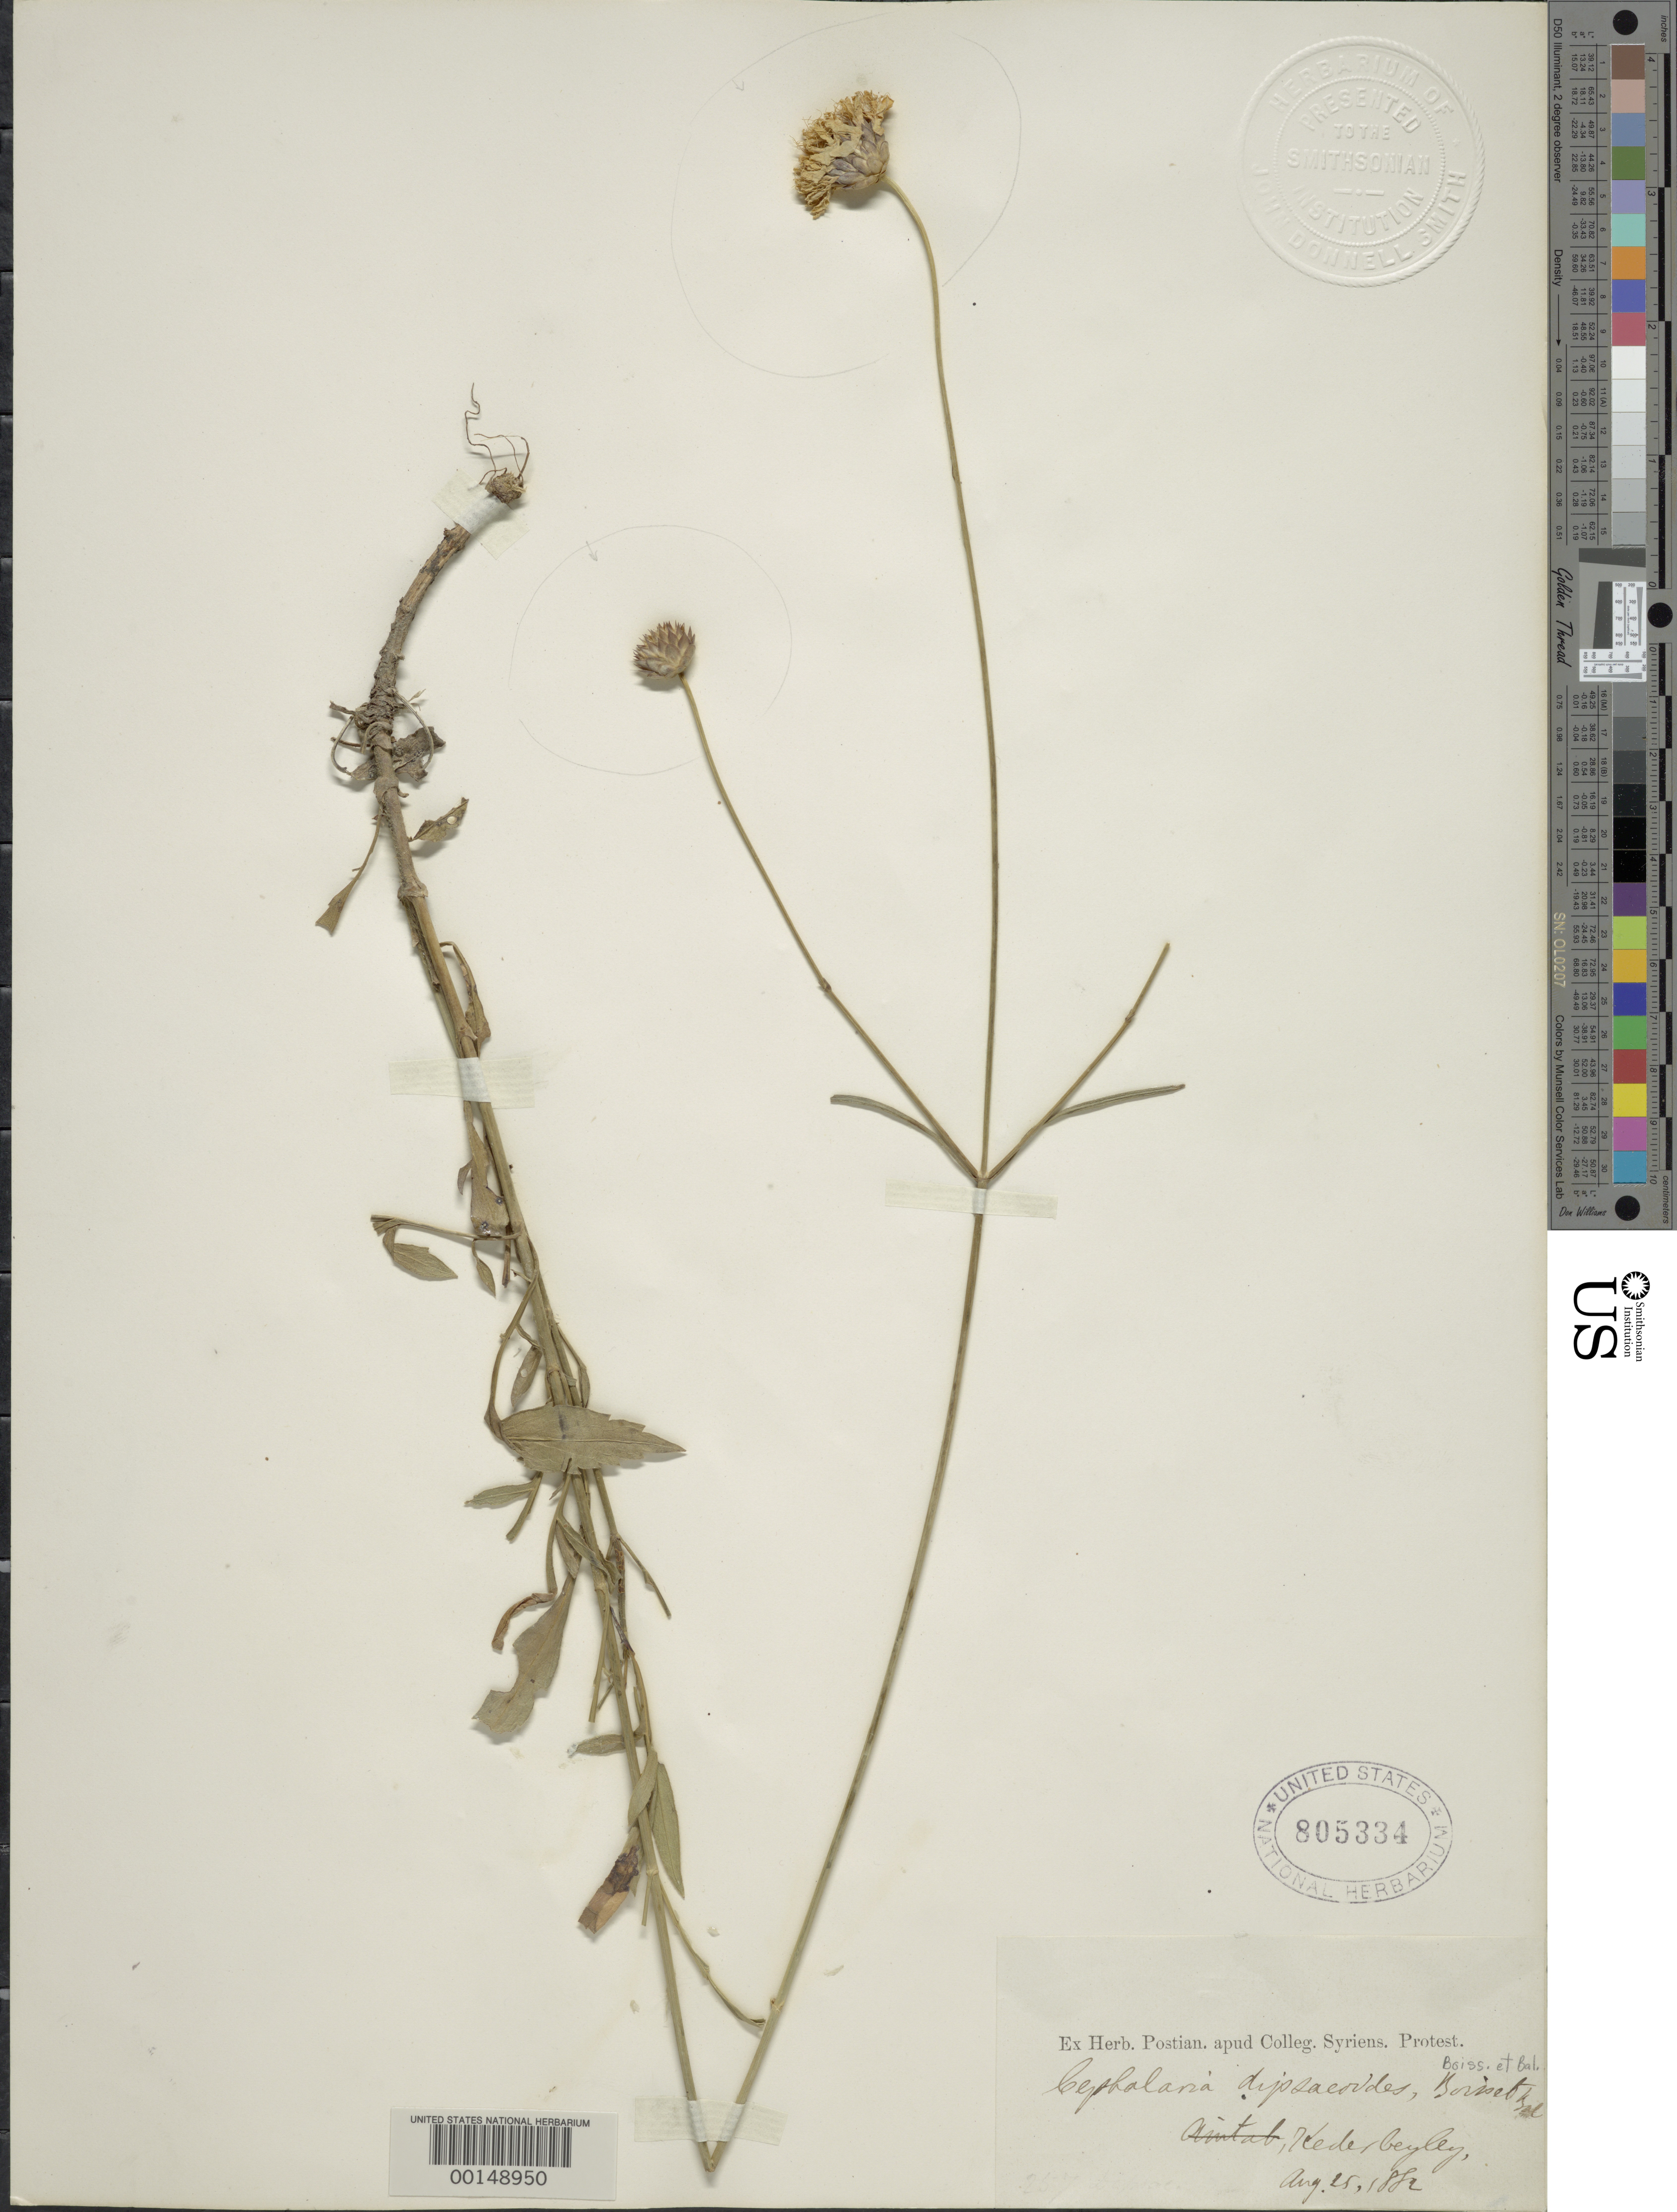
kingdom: Plantae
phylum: Tracheophyta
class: Magnoliopsida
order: Dipsacales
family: Caprifoliaceae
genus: Cephalaria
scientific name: Cephalaria dipsacoides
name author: Boiss. & Balansa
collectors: -. Postian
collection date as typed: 25 Aug 1882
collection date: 1882-08-25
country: Syria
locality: Kederbeyley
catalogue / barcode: US 805334